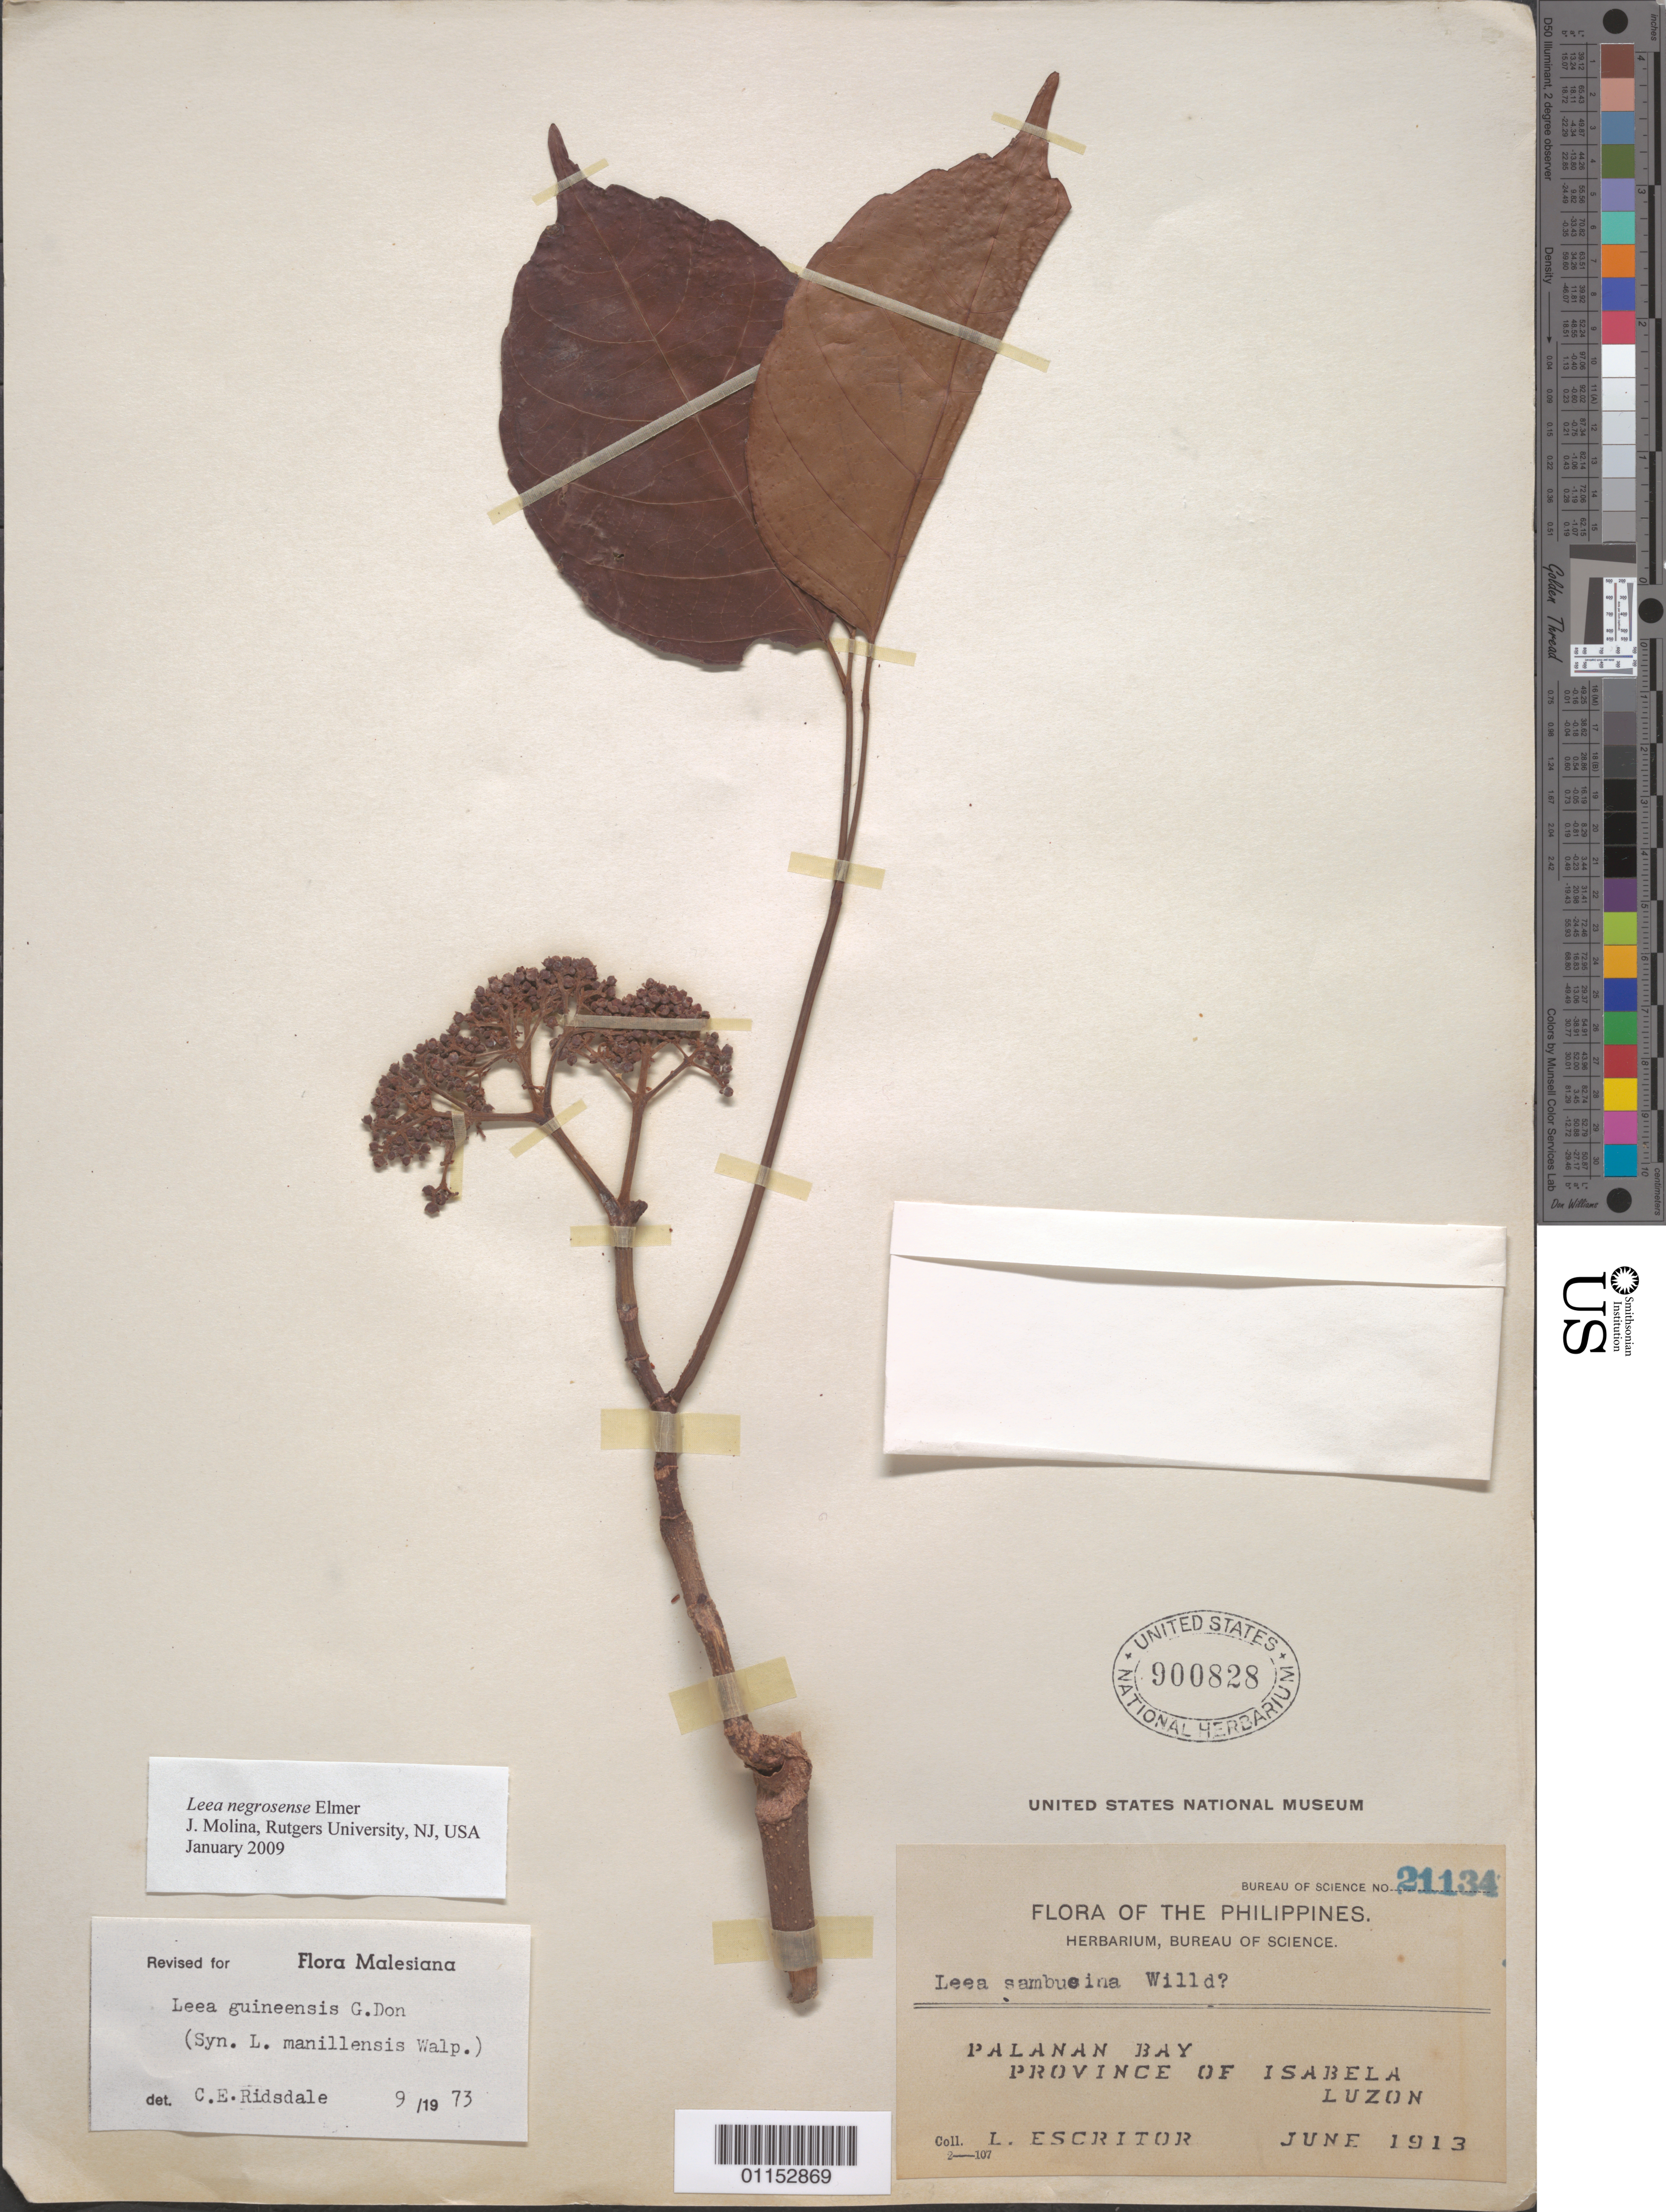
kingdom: Plantae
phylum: Tracheophyta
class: Magnoliopsida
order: Vitales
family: Vitaceae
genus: Leea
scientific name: Leea negrosensis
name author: Elmer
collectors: L. Escritor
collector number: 21134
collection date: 1913-06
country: Philippines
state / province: Cagayan Valley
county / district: Isabela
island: Luzon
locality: Palanan Bay. Luzon.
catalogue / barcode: US 900828